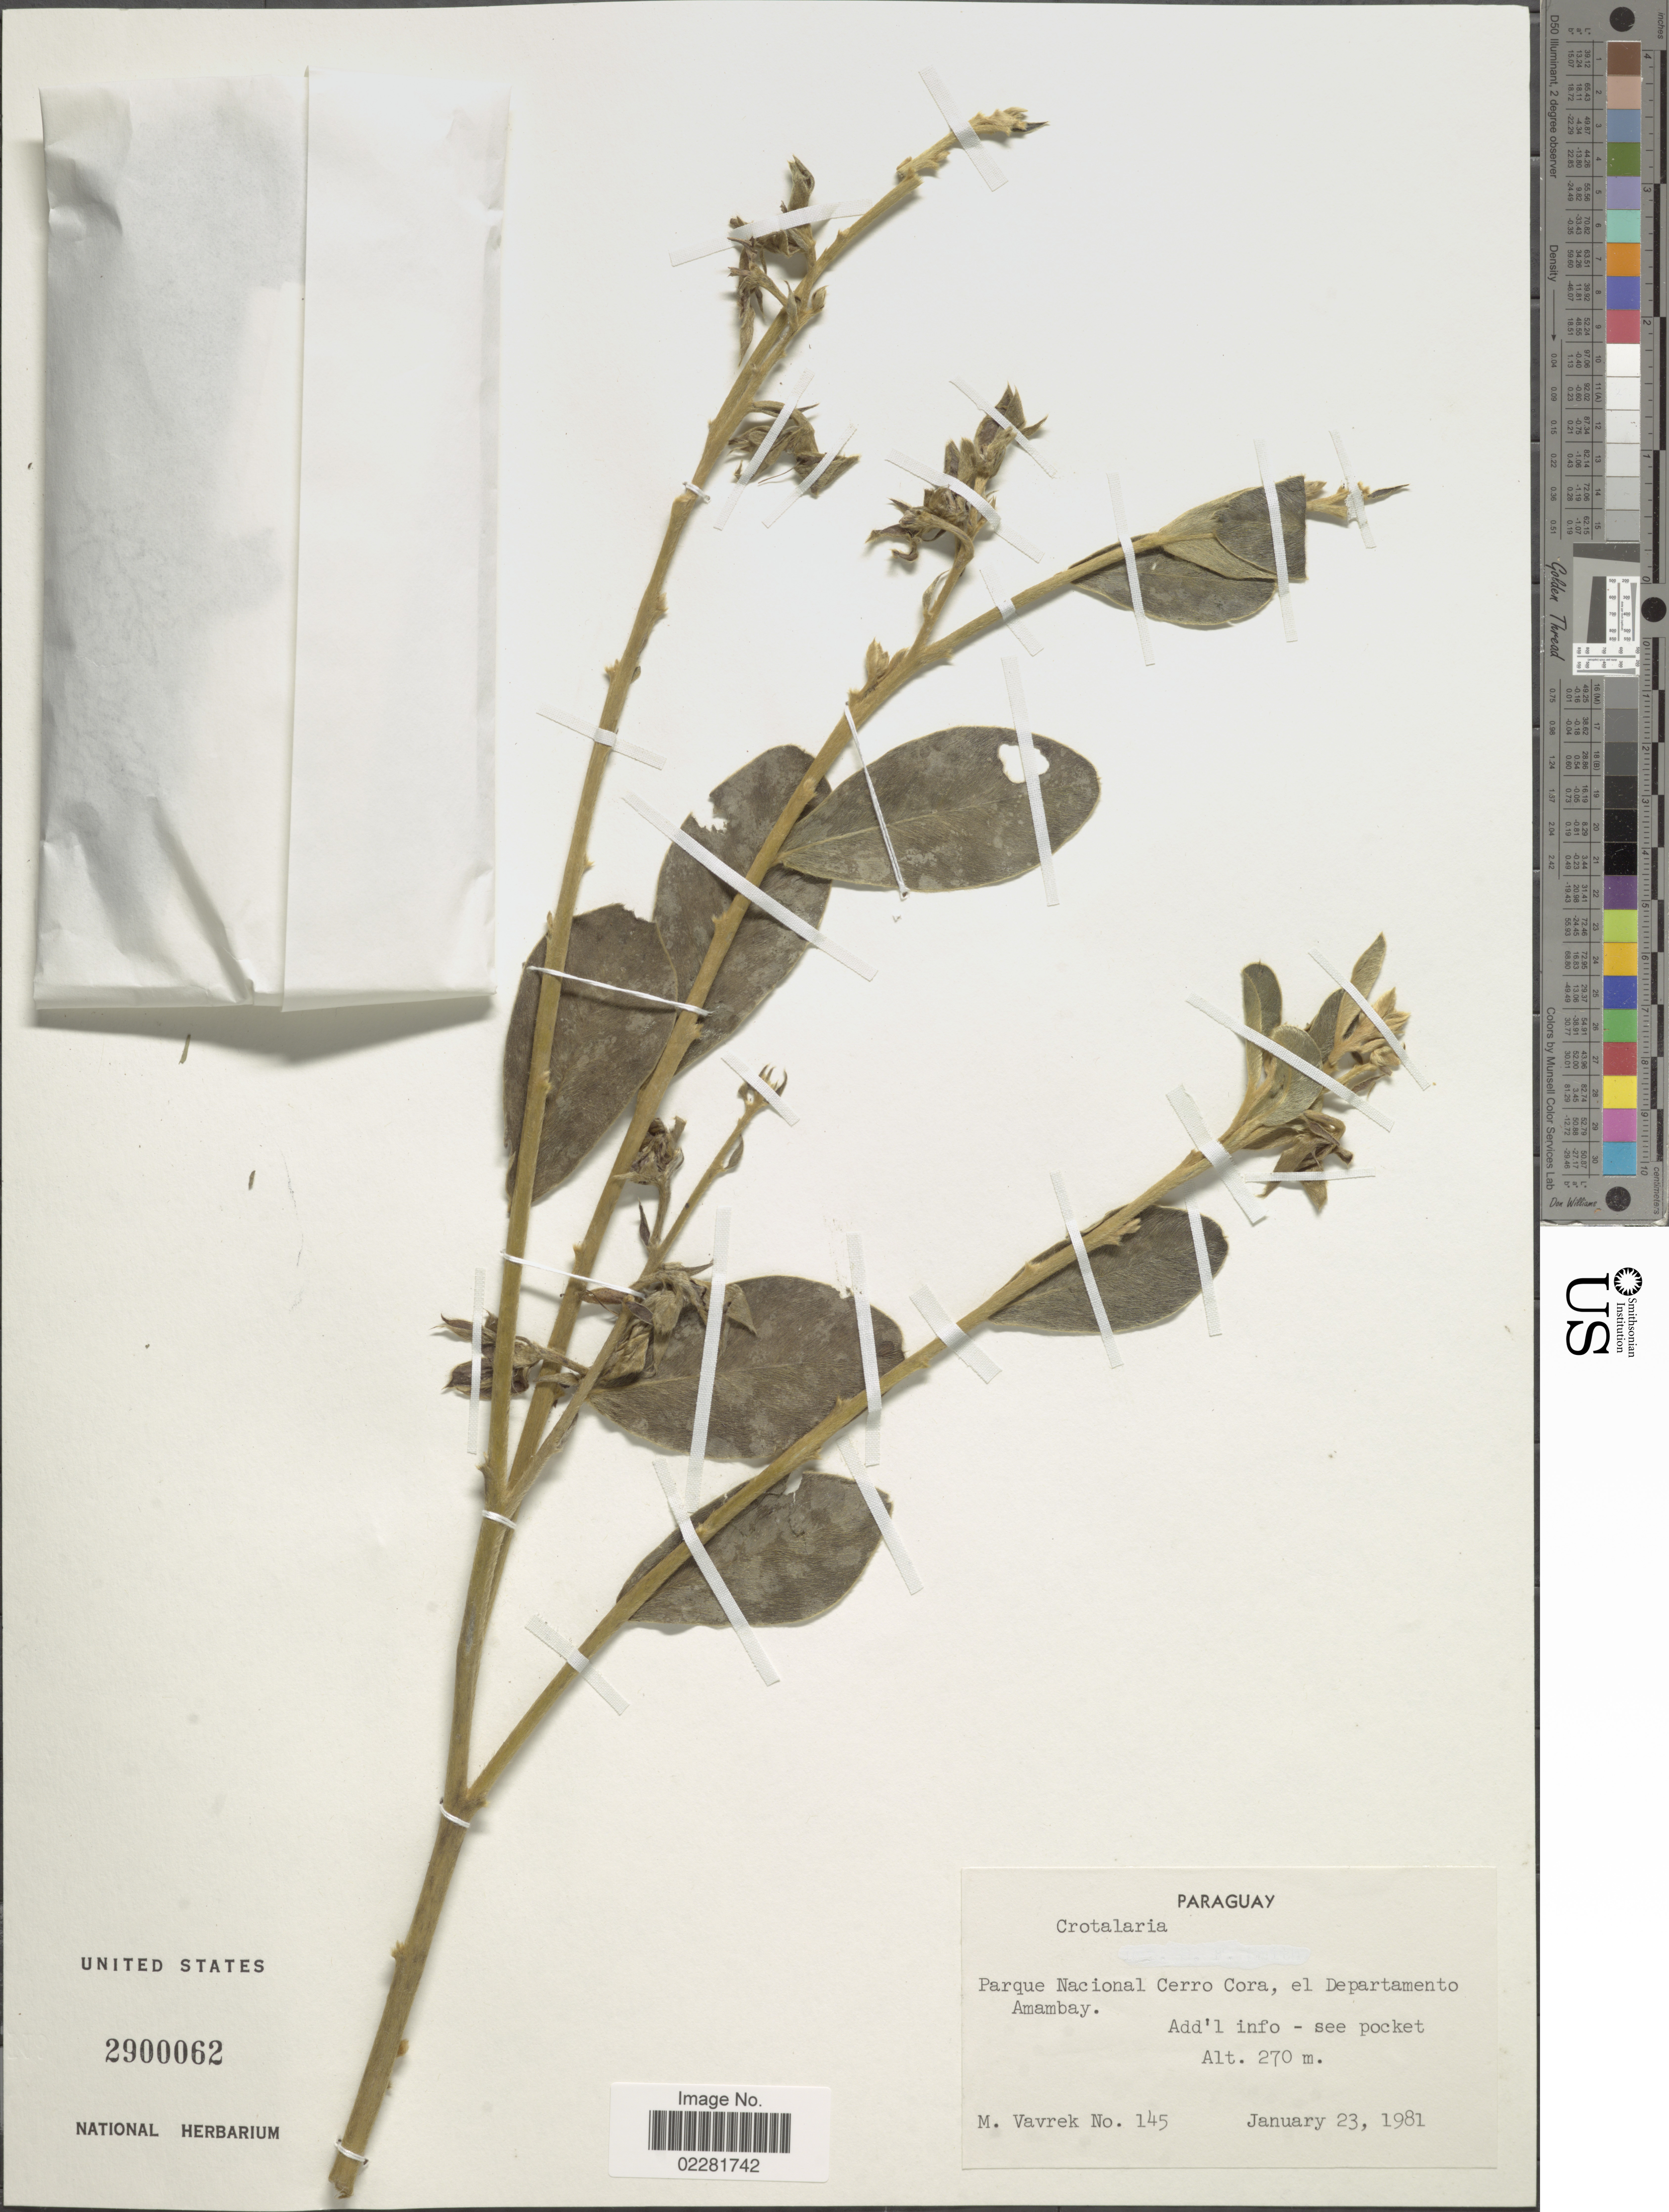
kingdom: Plantae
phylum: Tracheophyta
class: Magnoliopsida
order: Fabales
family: Fabaceae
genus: Crotalaria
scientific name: Crotalaria sp.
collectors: M. Vavrek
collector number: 145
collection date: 1981-01-23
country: Paraguay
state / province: Amambay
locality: Parque Nacional Cerro Cora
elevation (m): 270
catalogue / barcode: US 2900062